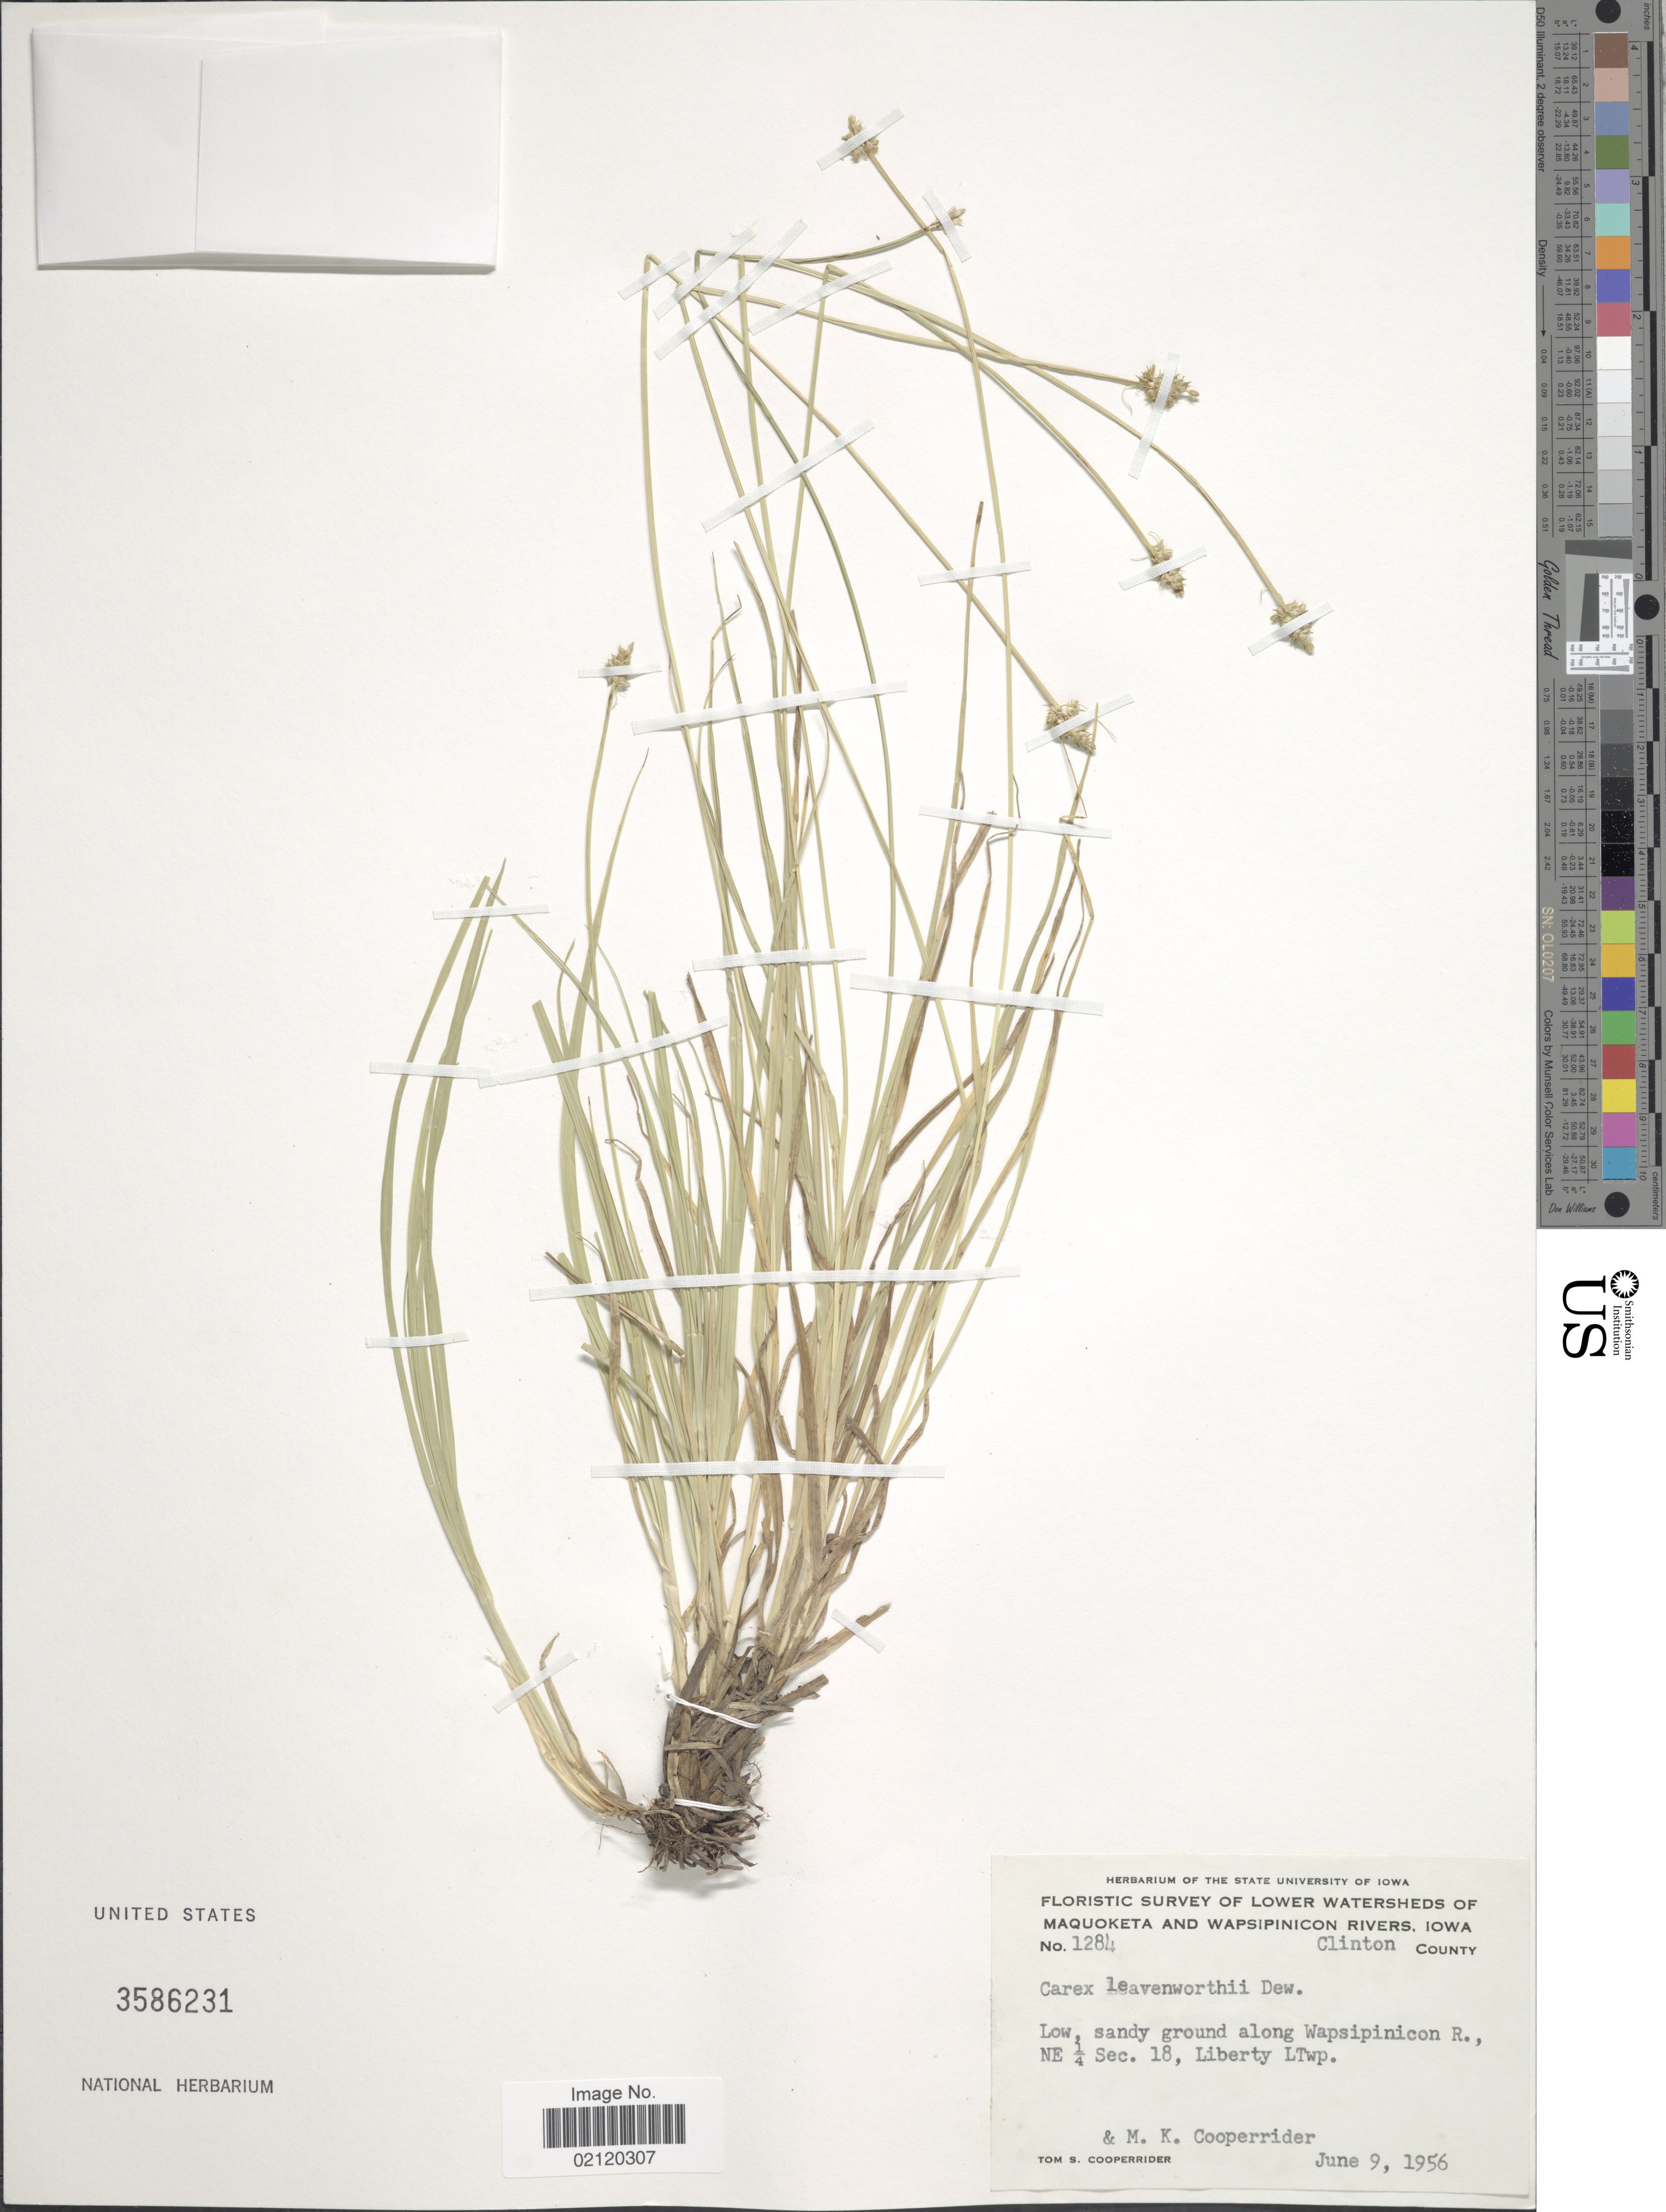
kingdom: Plantae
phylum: Tracheophyta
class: Liliopsida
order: Poales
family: Cyperaceae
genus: Carex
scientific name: Carex leavenworthii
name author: Dewey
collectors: M. Cooperrider & T. S. Cooperrider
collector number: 1284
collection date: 1956-06-09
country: United States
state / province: Iowa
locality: Lower watersheds of Maquoketa and Wapsipinicon Rivers, Clinton County, Low, sandy ground along Wapsipinicon R., NE ¼ sec. 18, Liberty LTwp.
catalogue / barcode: US 3586231